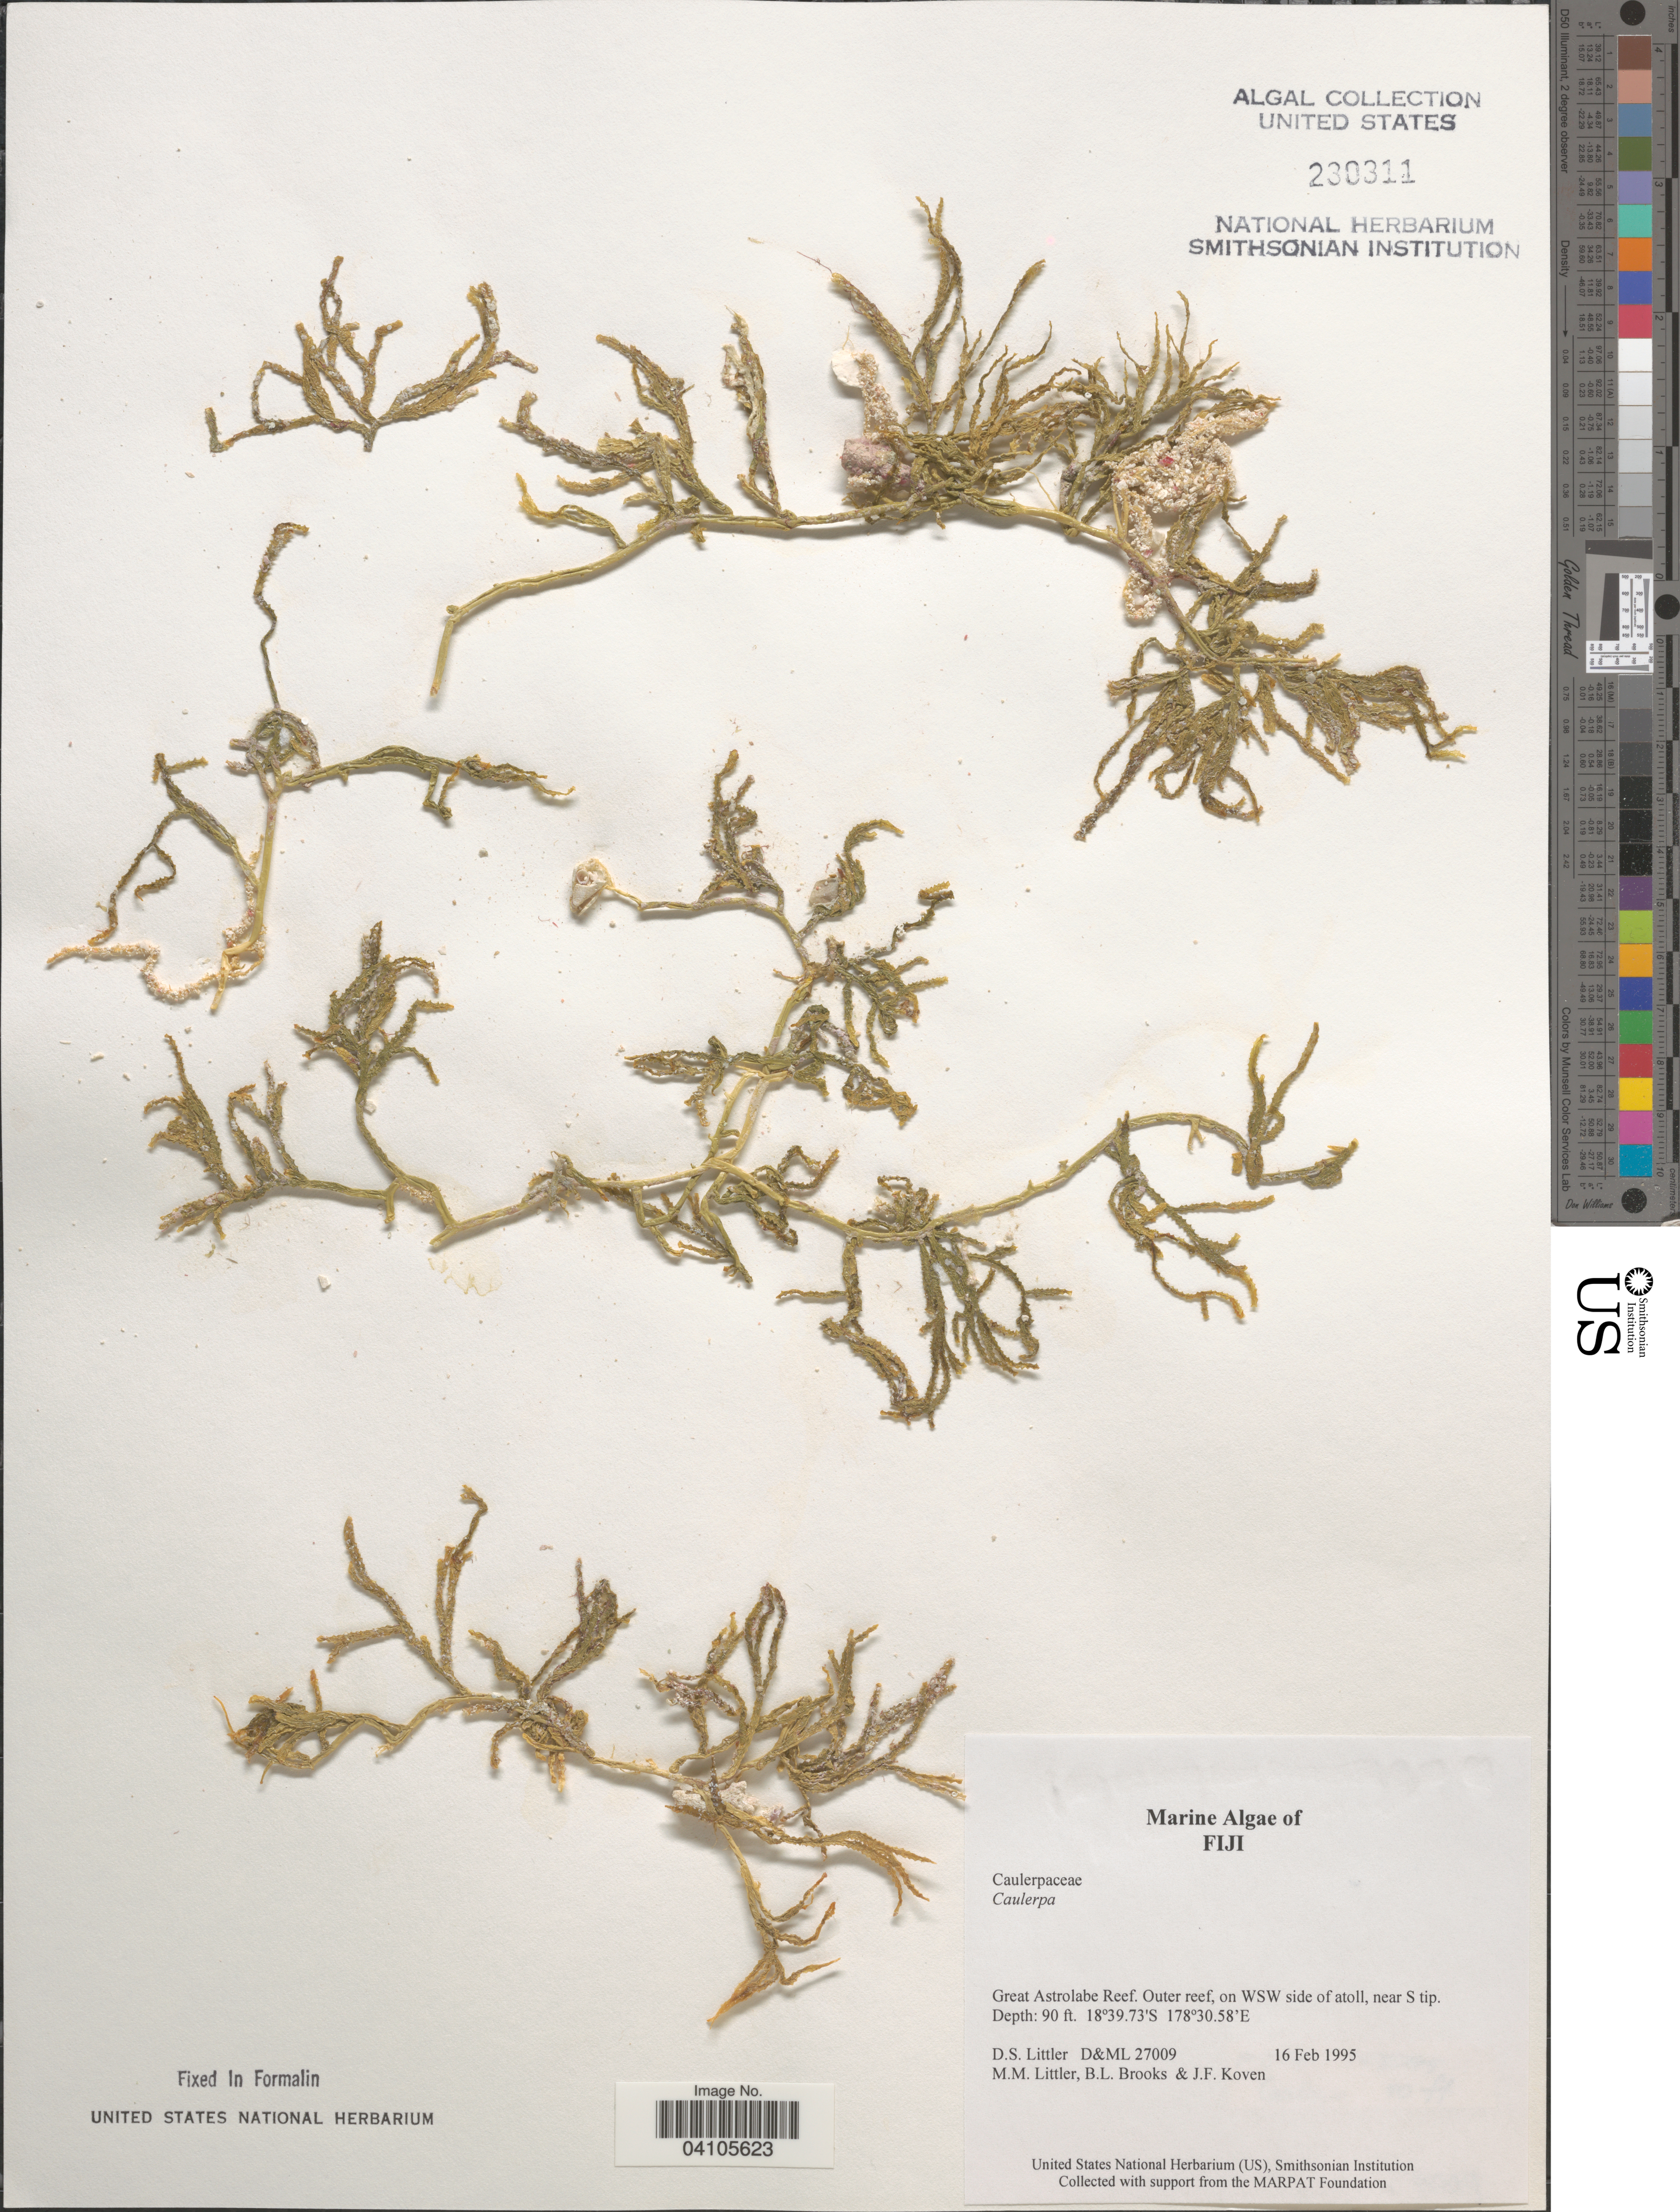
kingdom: Plantae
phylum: Chlorophyta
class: Ulvophyceae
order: Bryopsidales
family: Caulerpaceae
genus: Caulerpa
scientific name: Caulerpa sp.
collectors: D. S. Littler, B. Brooks & J. Koven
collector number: D&ML 27009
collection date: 1995-02-16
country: Fiji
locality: Great Astrolabe Reef. Outer reef, on WSW side of atoll, near S tip.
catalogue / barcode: US 230311